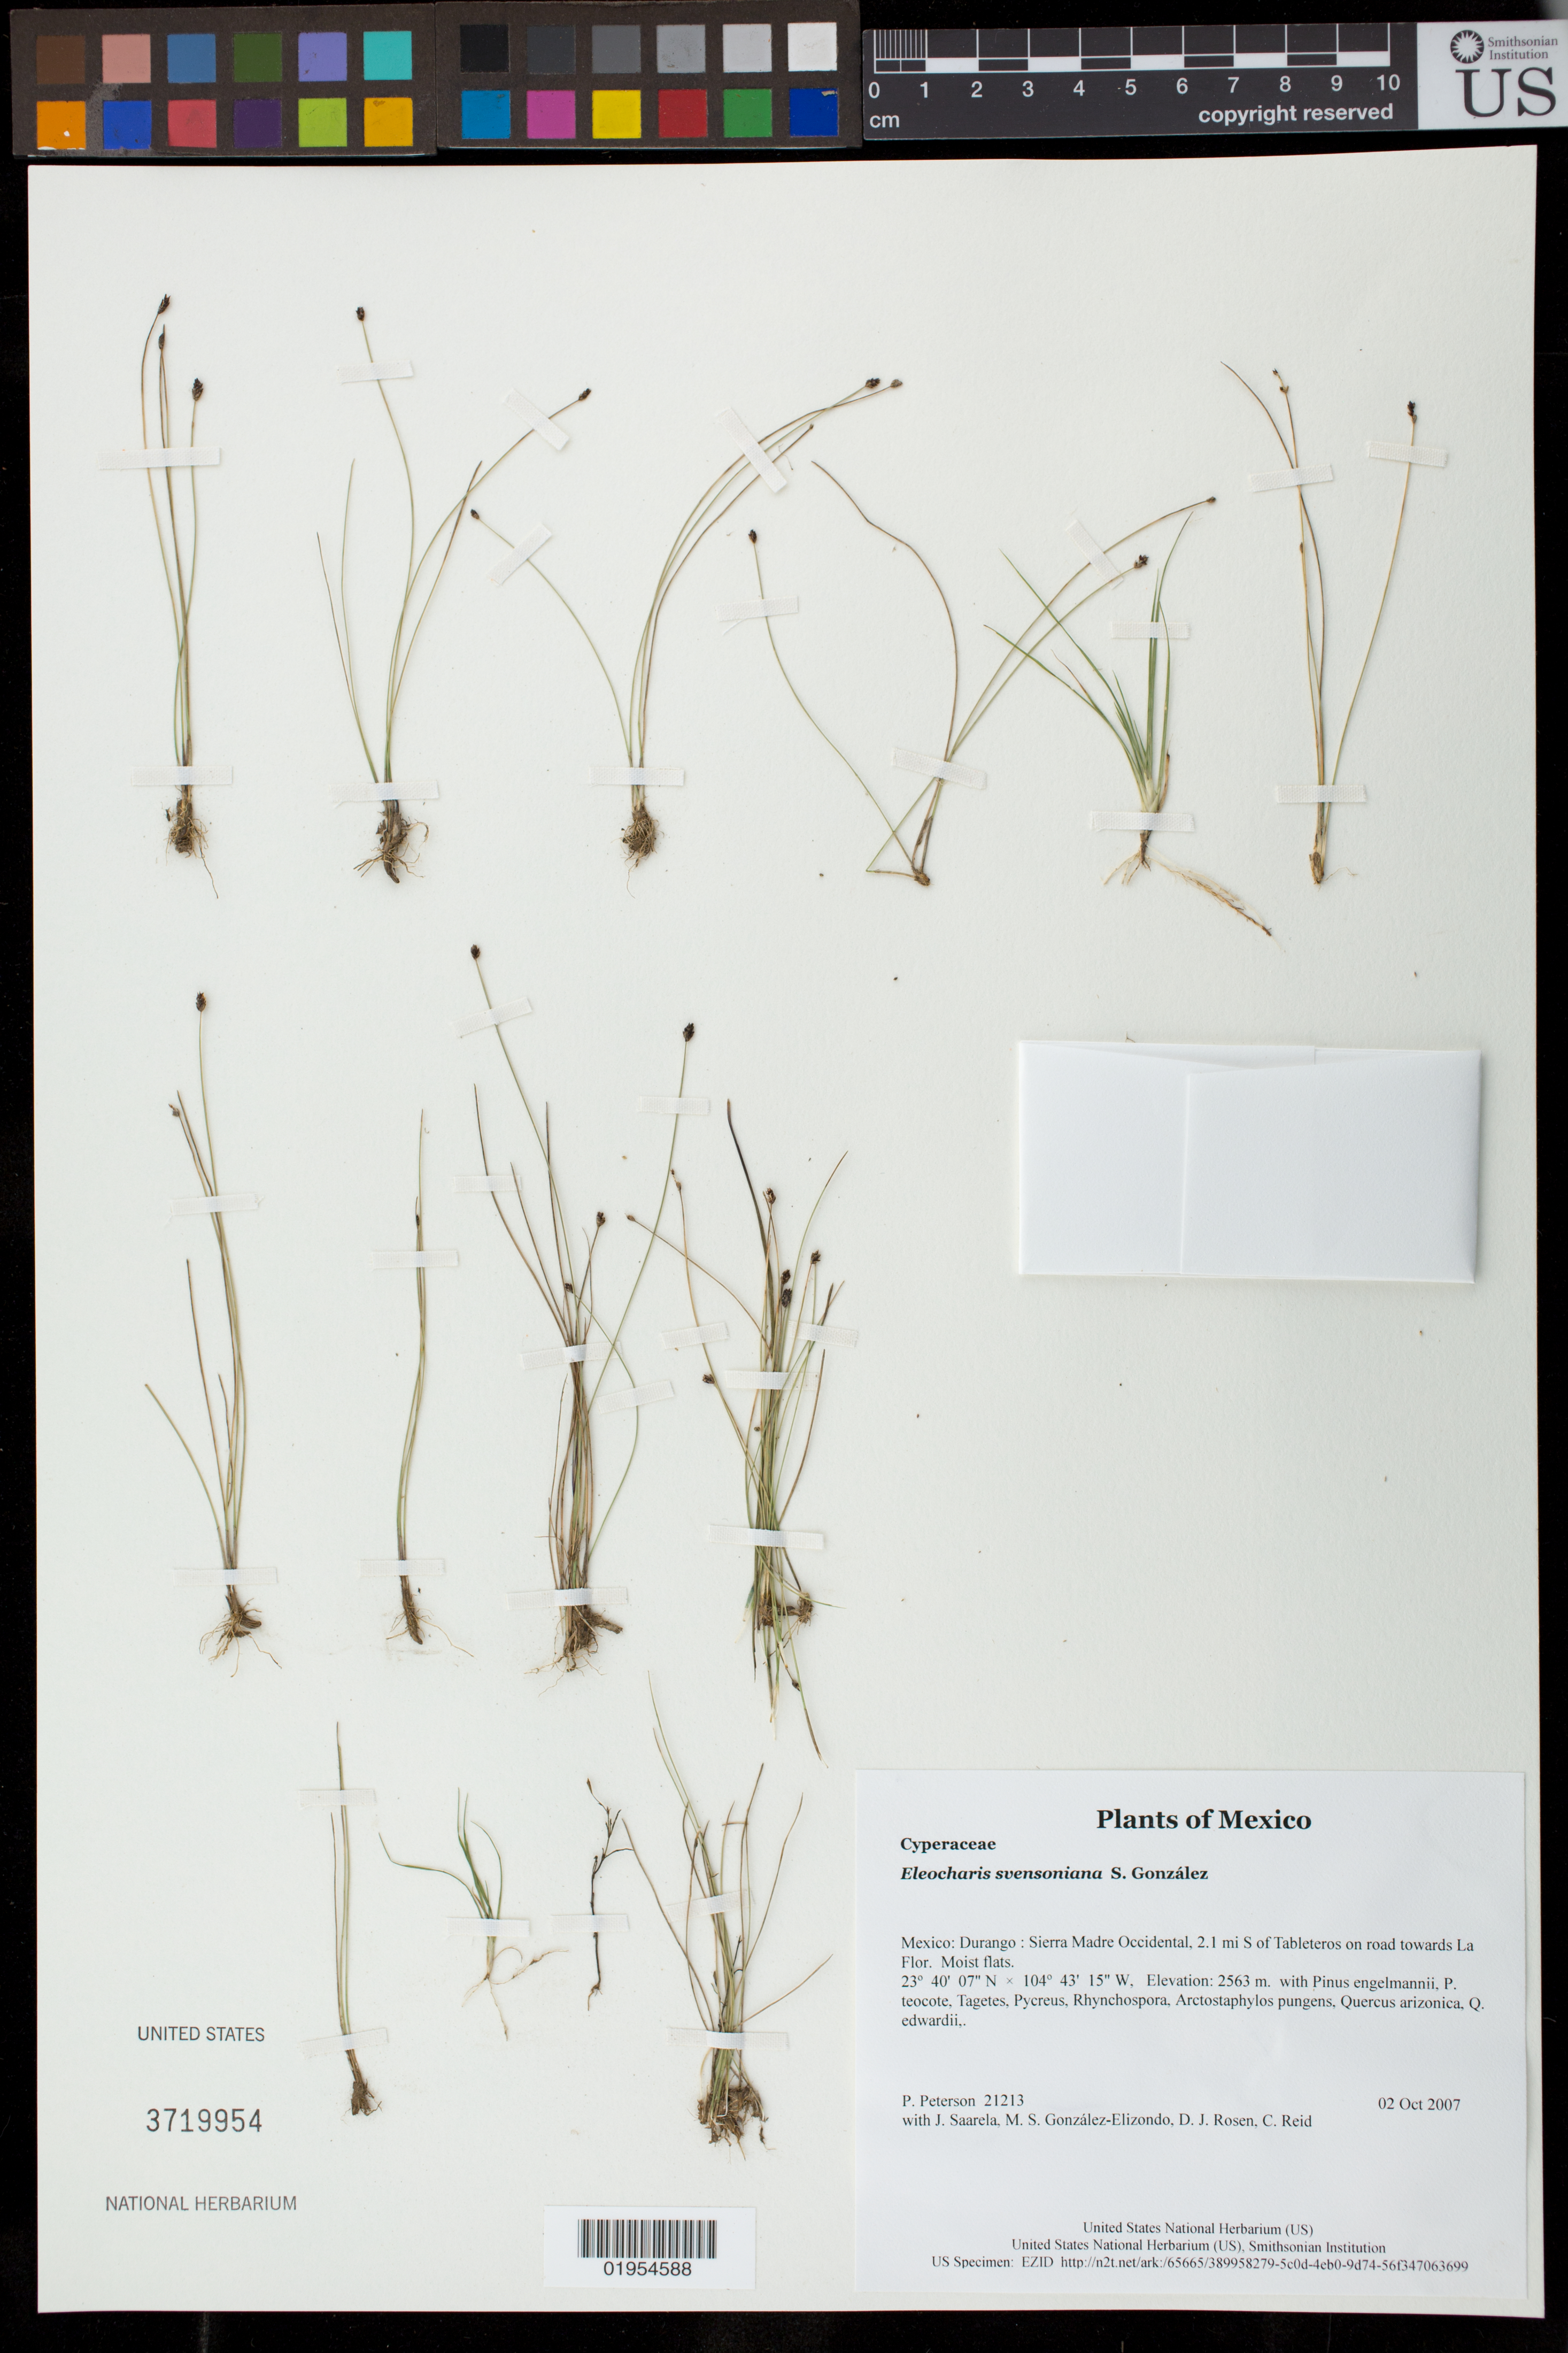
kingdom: Plantae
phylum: Tracheophyta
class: Liliopsida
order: Poales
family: Cyperaceae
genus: Eleocharis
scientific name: Eleocharis svensoniana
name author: S. González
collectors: P. M. Peterson, J. Saarela, M. S. González-Elizondo, D. J. Rosen & C. Reid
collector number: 21213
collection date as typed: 02 Oct 2007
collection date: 2007-10-02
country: Mexico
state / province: Durango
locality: Sierra Madre Occidental, 2.1 mi S of Tableteros on road towards La Flor. Moist flats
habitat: with Pinus engelmannii, P. teocote, Tagetes, Pycreus, Rhynchospora, Arctostaphylos pungens, Quercus arizonica, Q. edwardii,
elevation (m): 2563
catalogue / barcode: US 3719954